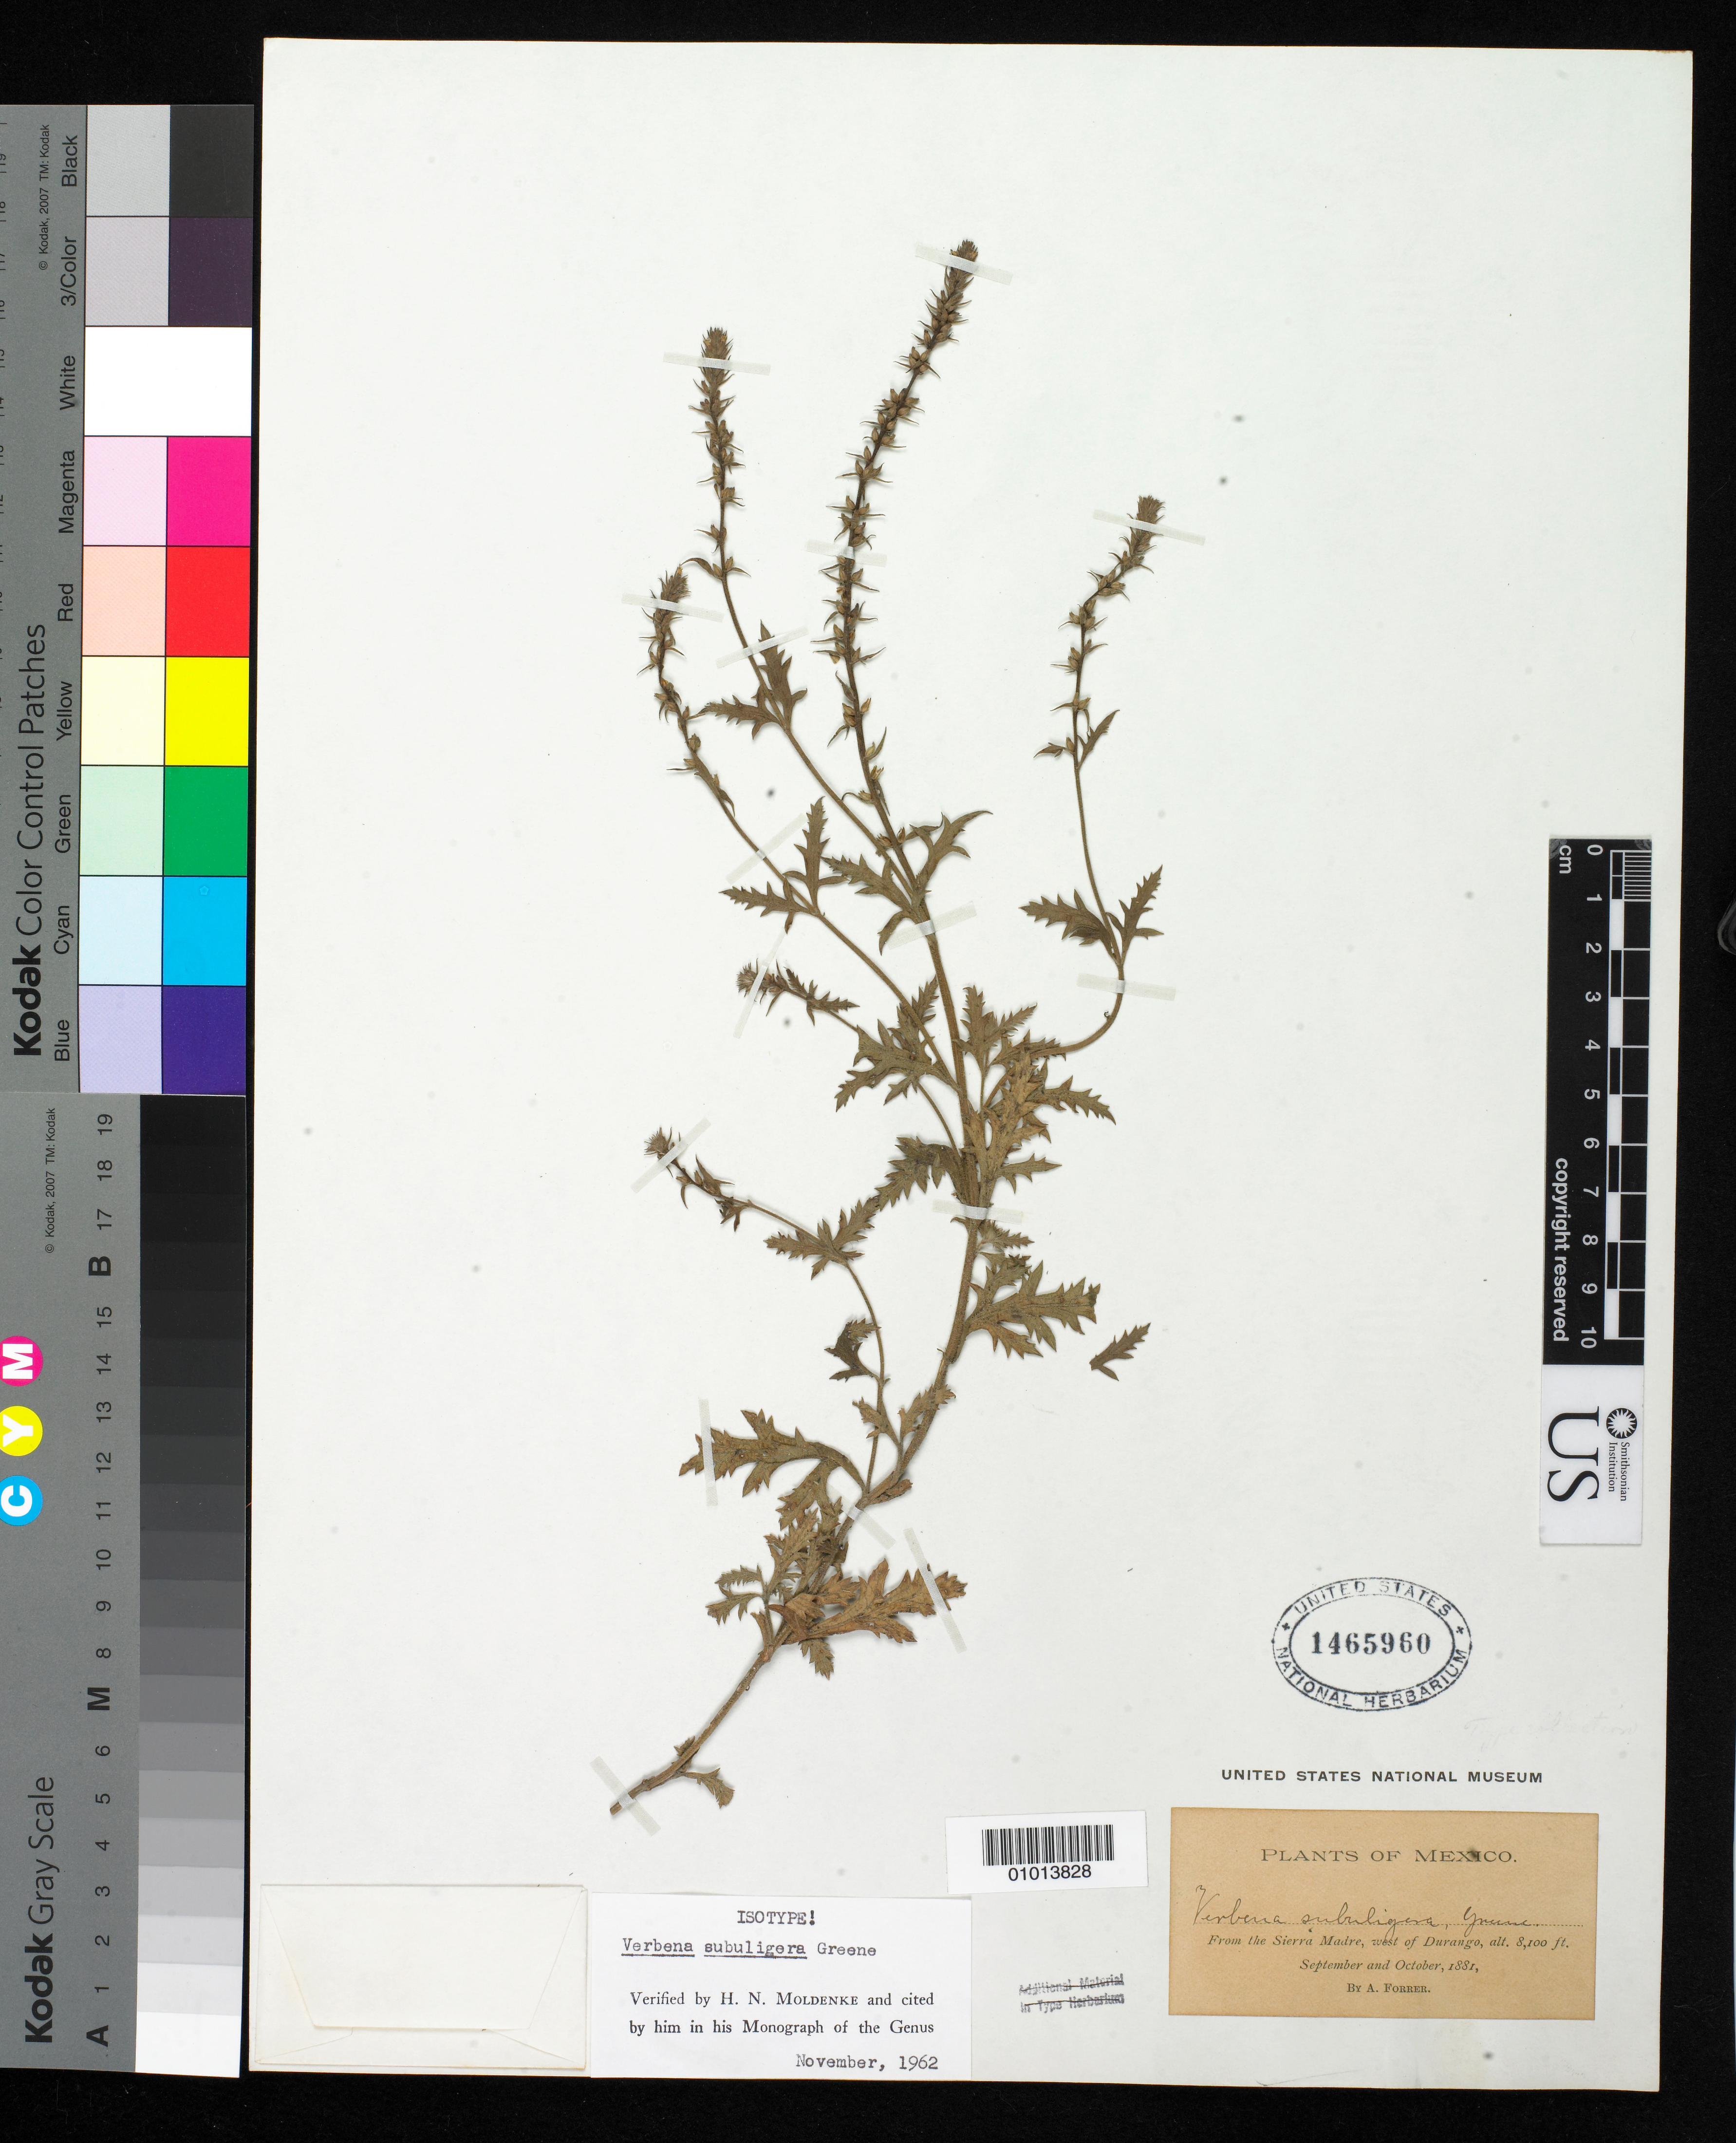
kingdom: Plantae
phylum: Tracheophyta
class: Magnoliopsida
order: Lamiales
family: Verbenaceae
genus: Verbena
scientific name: Verbena subuligera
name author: Greene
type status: Isotype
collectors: A. Forrer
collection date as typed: Sep 1881 and -- Oct 1881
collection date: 1881-09,1881-10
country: Mexico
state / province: Durango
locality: From the Sierra Madre, W of Durango.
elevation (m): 2469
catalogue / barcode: US 1465960